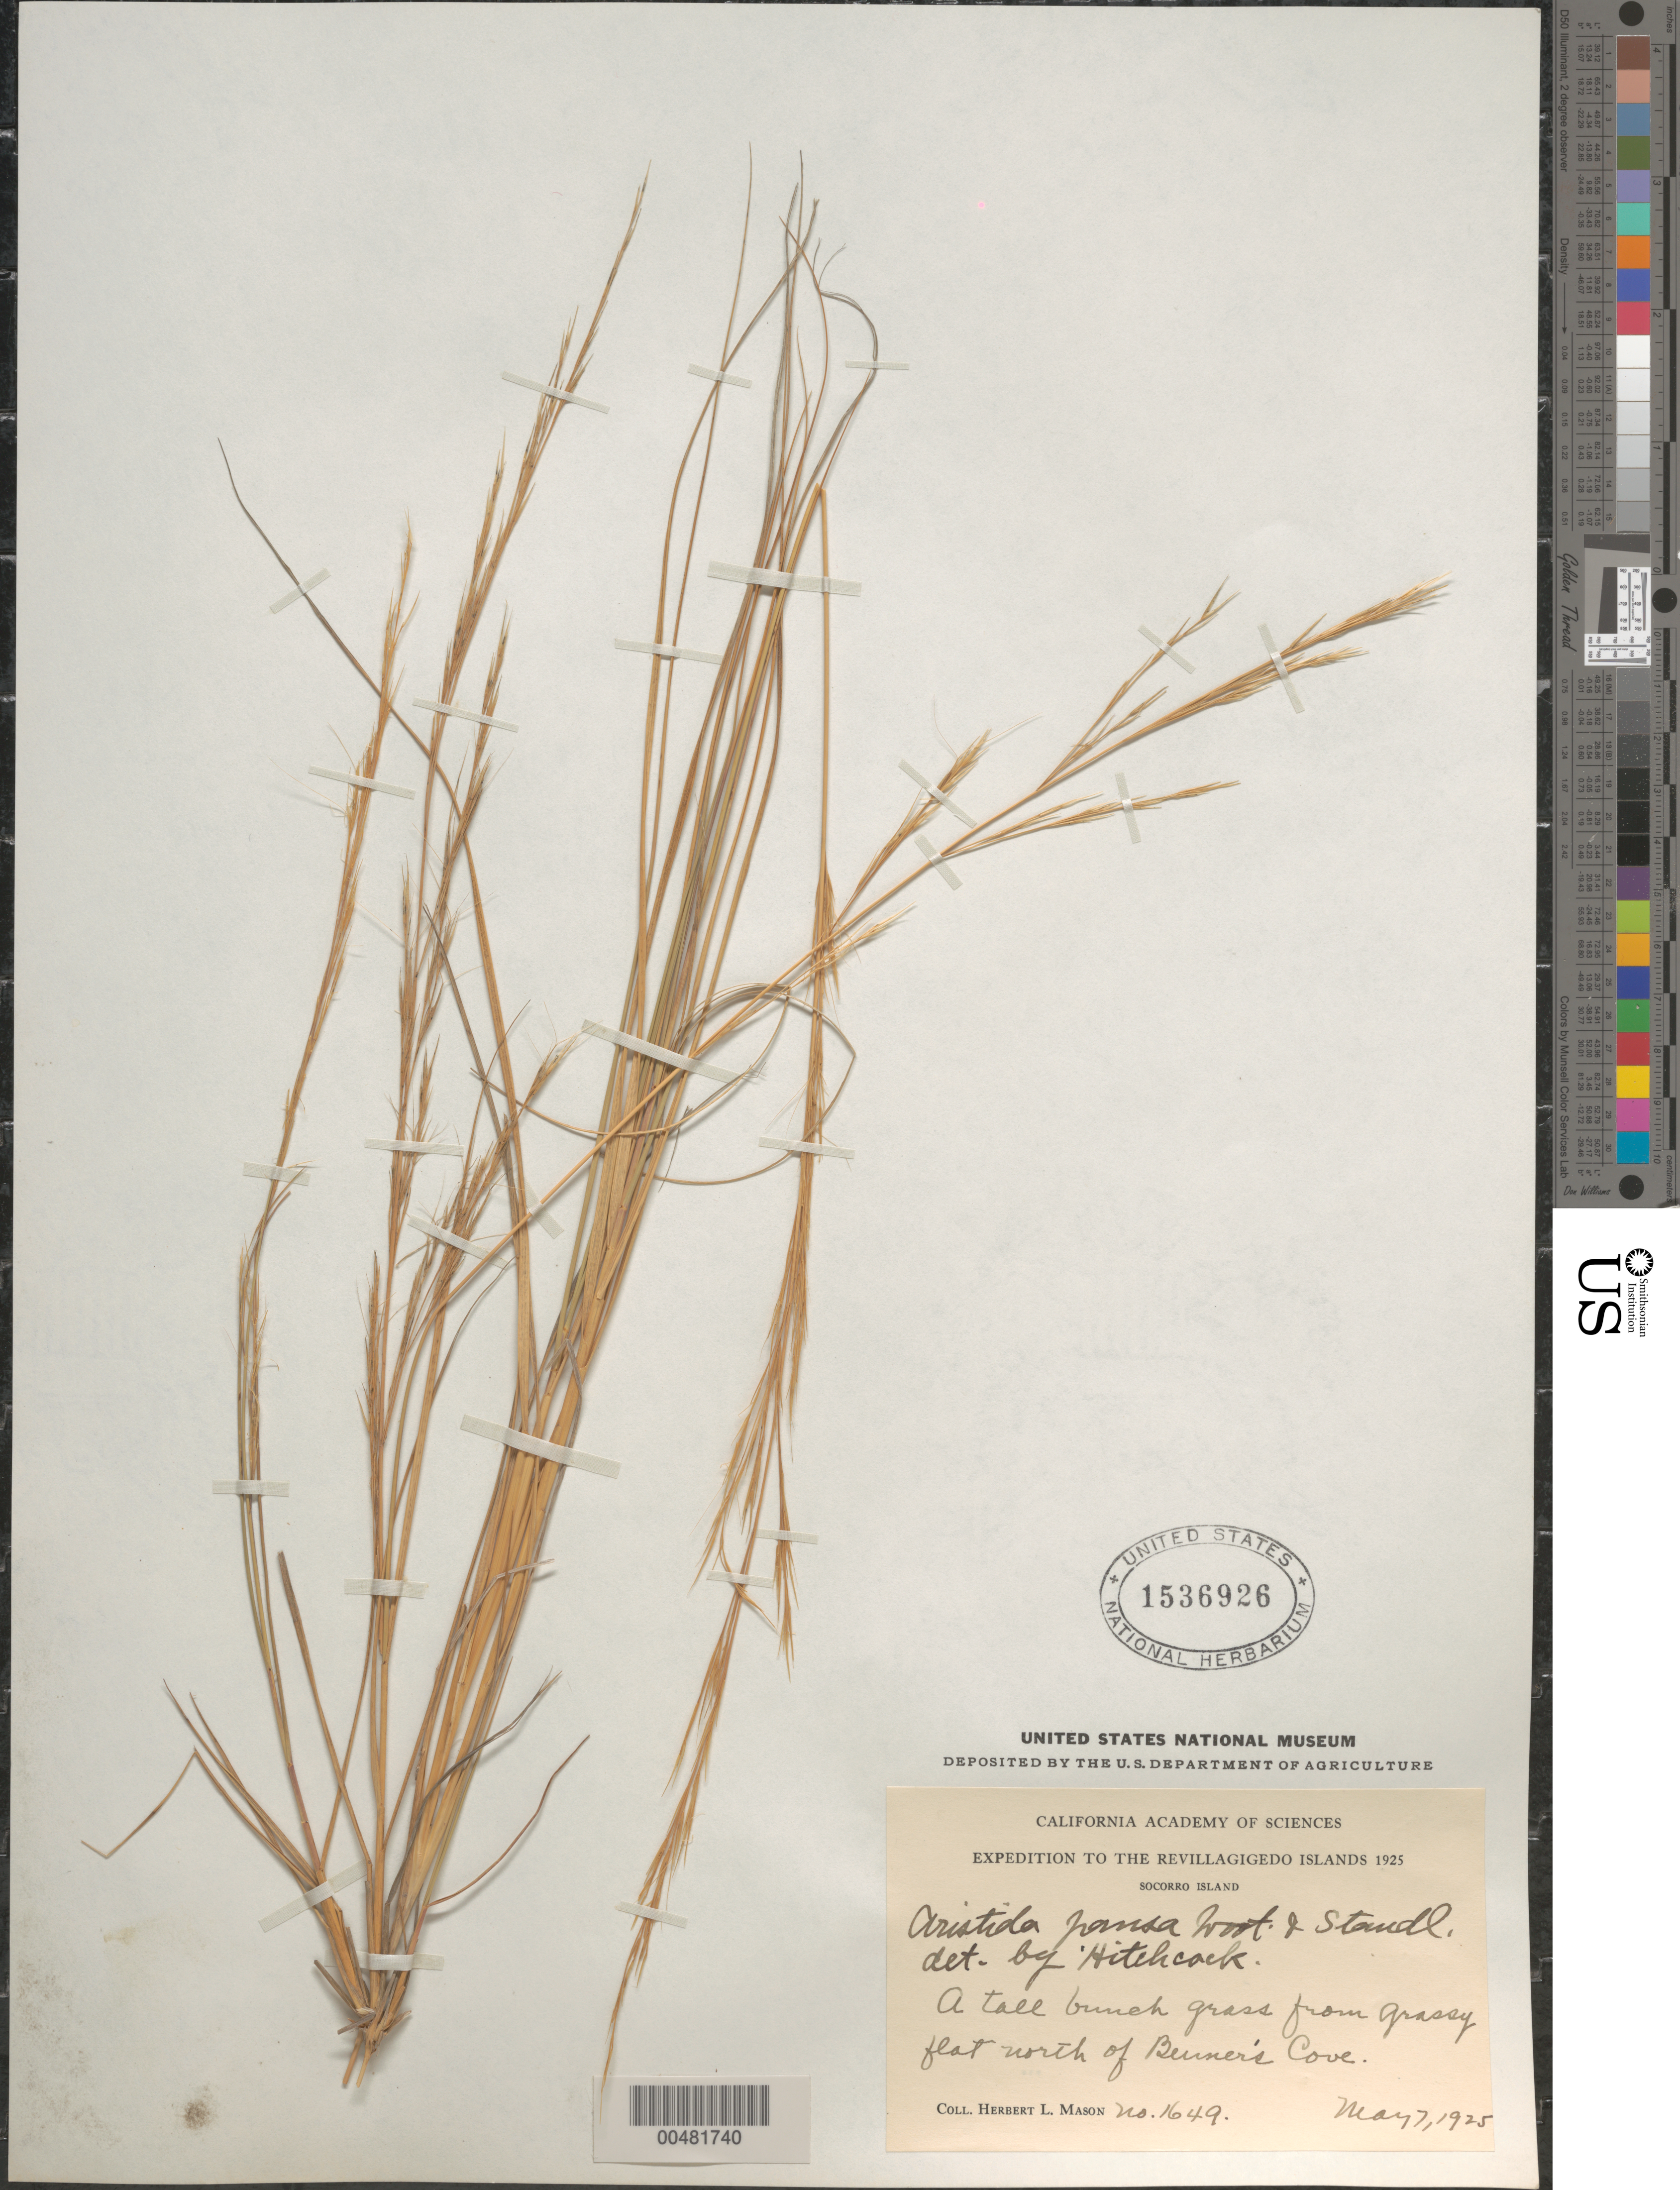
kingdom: Plantae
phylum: Tracheophyta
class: Liliopsida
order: Poales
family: Poaceae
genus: Aristida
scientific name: Aristida pansa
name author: Wooton & Standl.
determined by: Hitchcock, Albert S.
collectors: H. L. Mason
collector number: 1649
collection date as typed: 7 May 1925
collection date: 1925-05-07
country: Mexico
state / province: Colima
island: Socorro Island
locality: Flat N of Beuner's Cove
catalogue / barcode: US 1536926